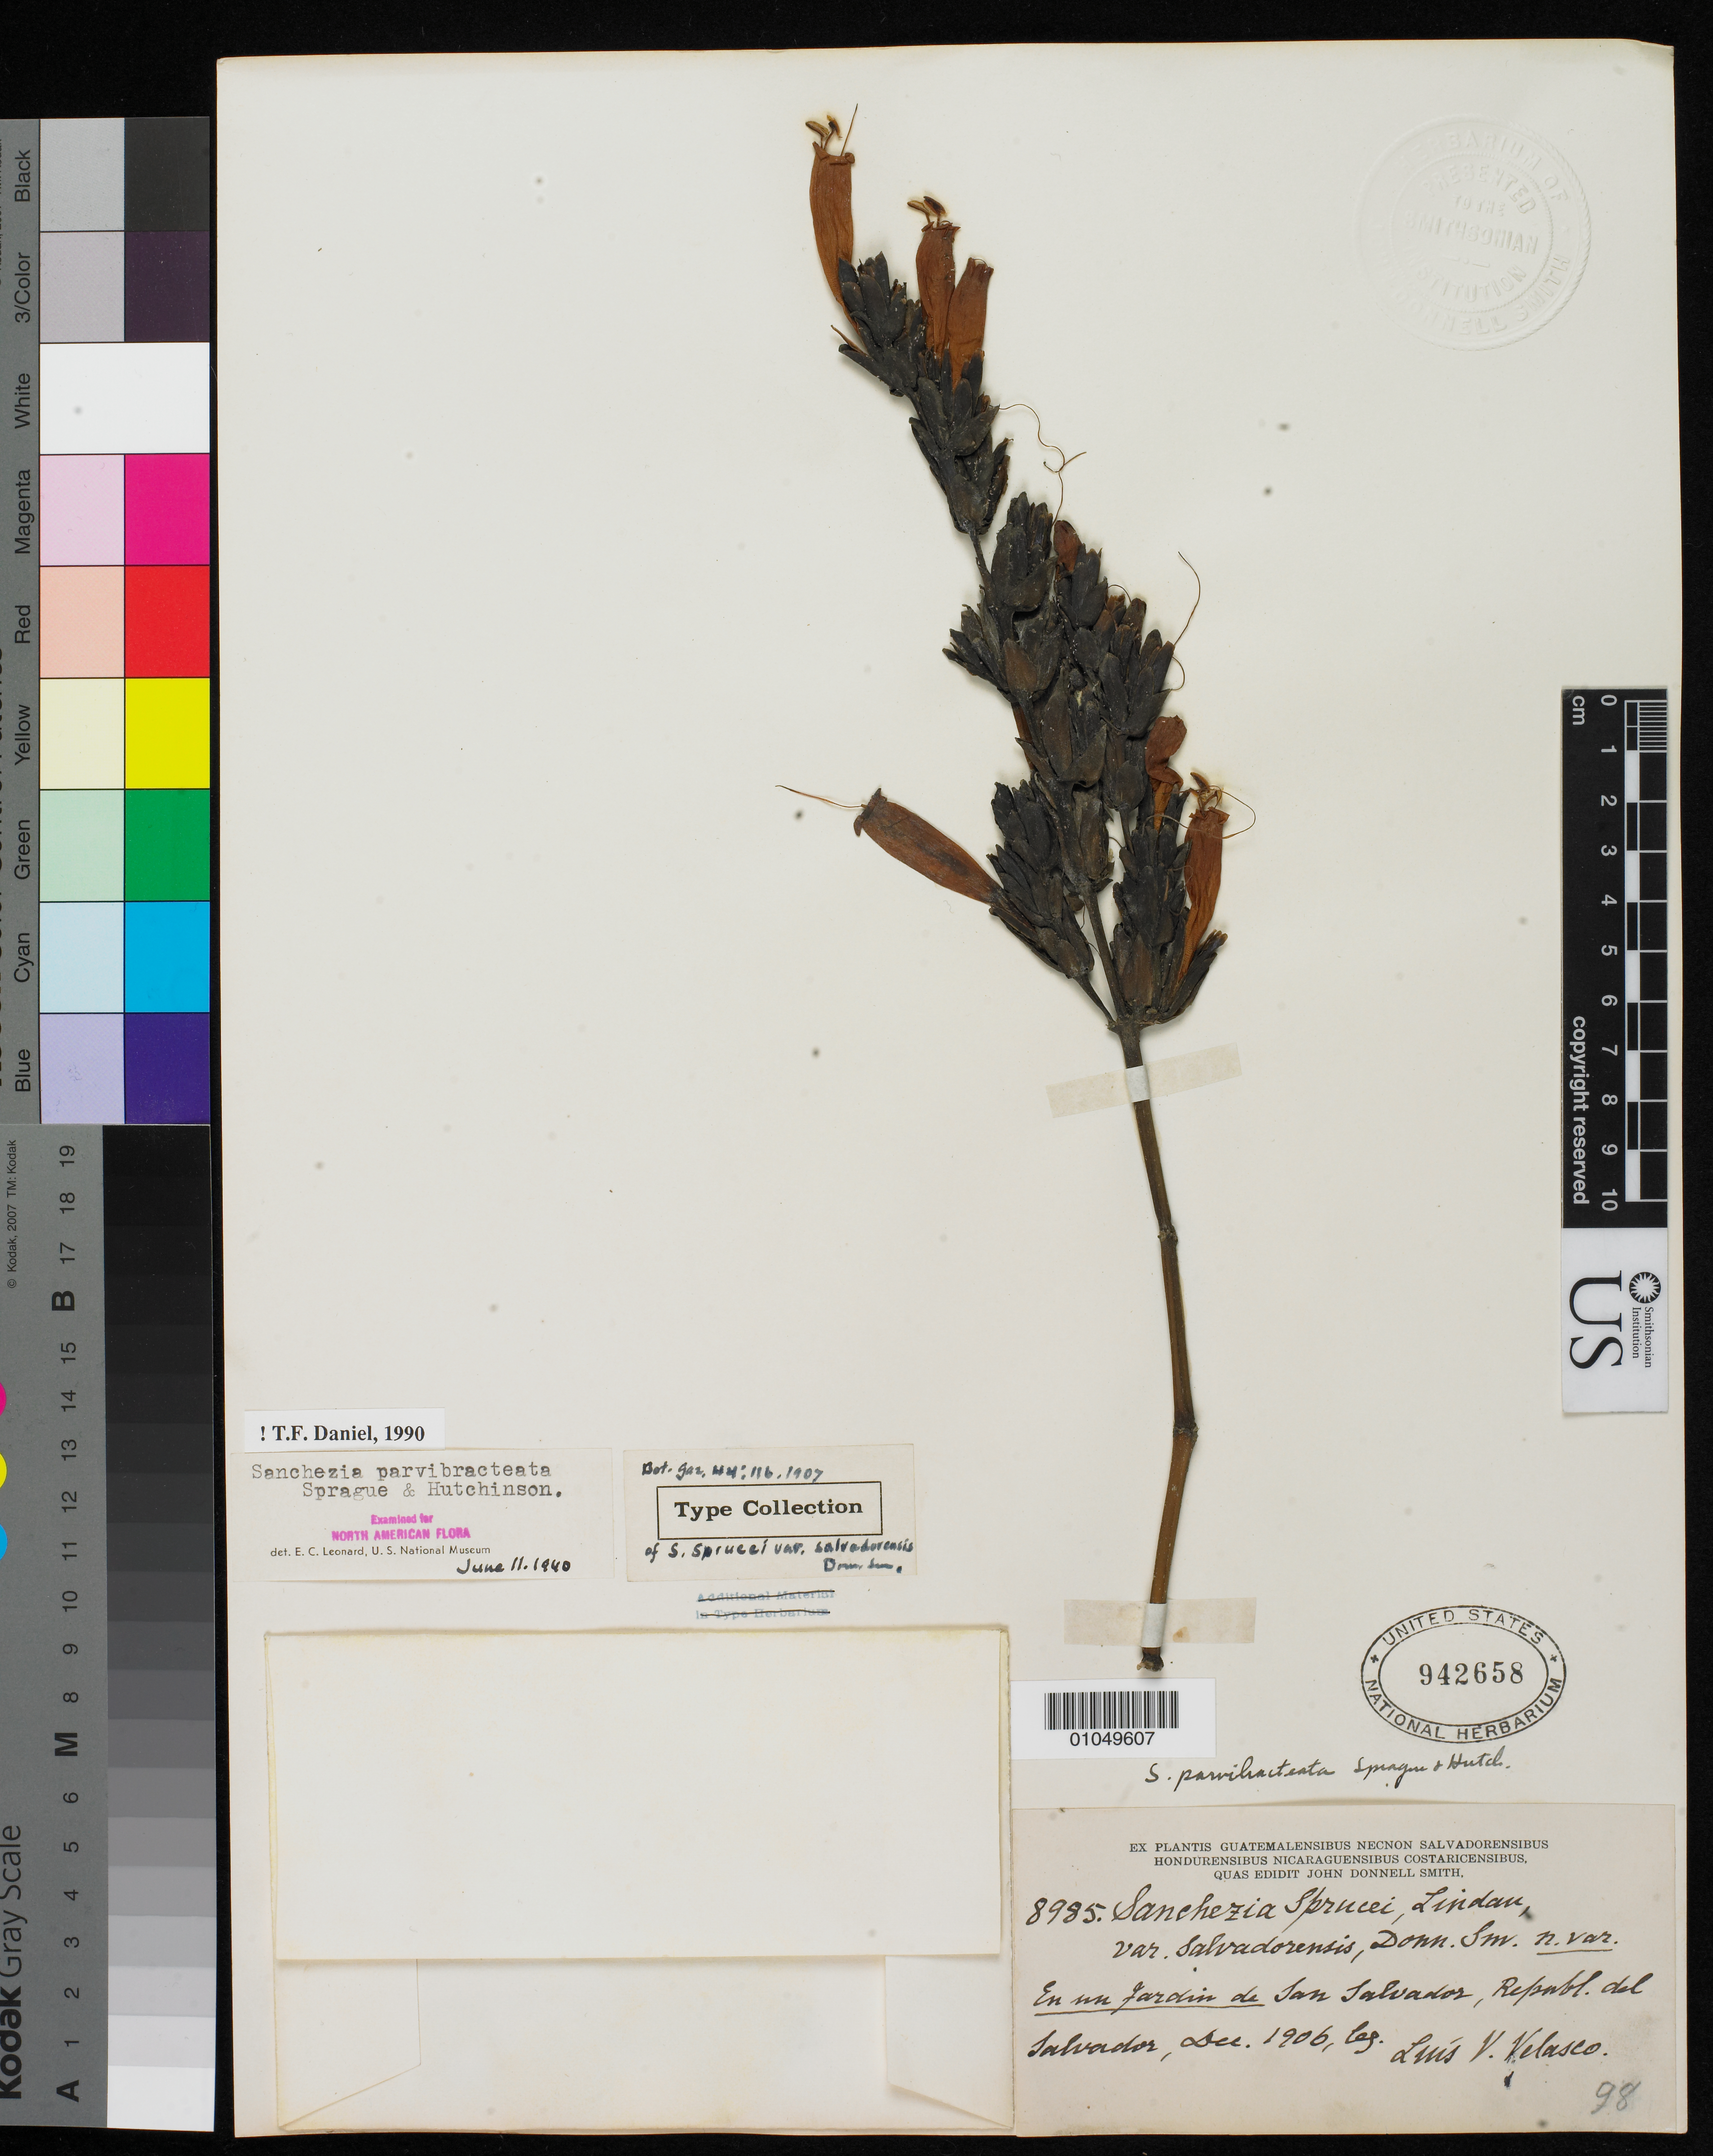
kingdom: Plantae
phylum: Tracheophyta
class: Magnoliopsida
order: Lamiales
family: Acanthaceae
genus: Sanchezia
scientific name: Sanchezia sprucei var. salvadorensis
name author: Donn. Sm.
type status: Type Collection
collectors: L. Velasco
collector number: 8985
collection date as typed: Dec 1906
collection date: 1906-12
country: El Salvador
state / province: San Salvador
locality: En un jardin de San Salvador, Republ. del Salvador.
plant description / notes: One of two sheets received ex John Donnell Smith herbarium (USNH 942658, 942659).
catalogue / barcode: US 942658